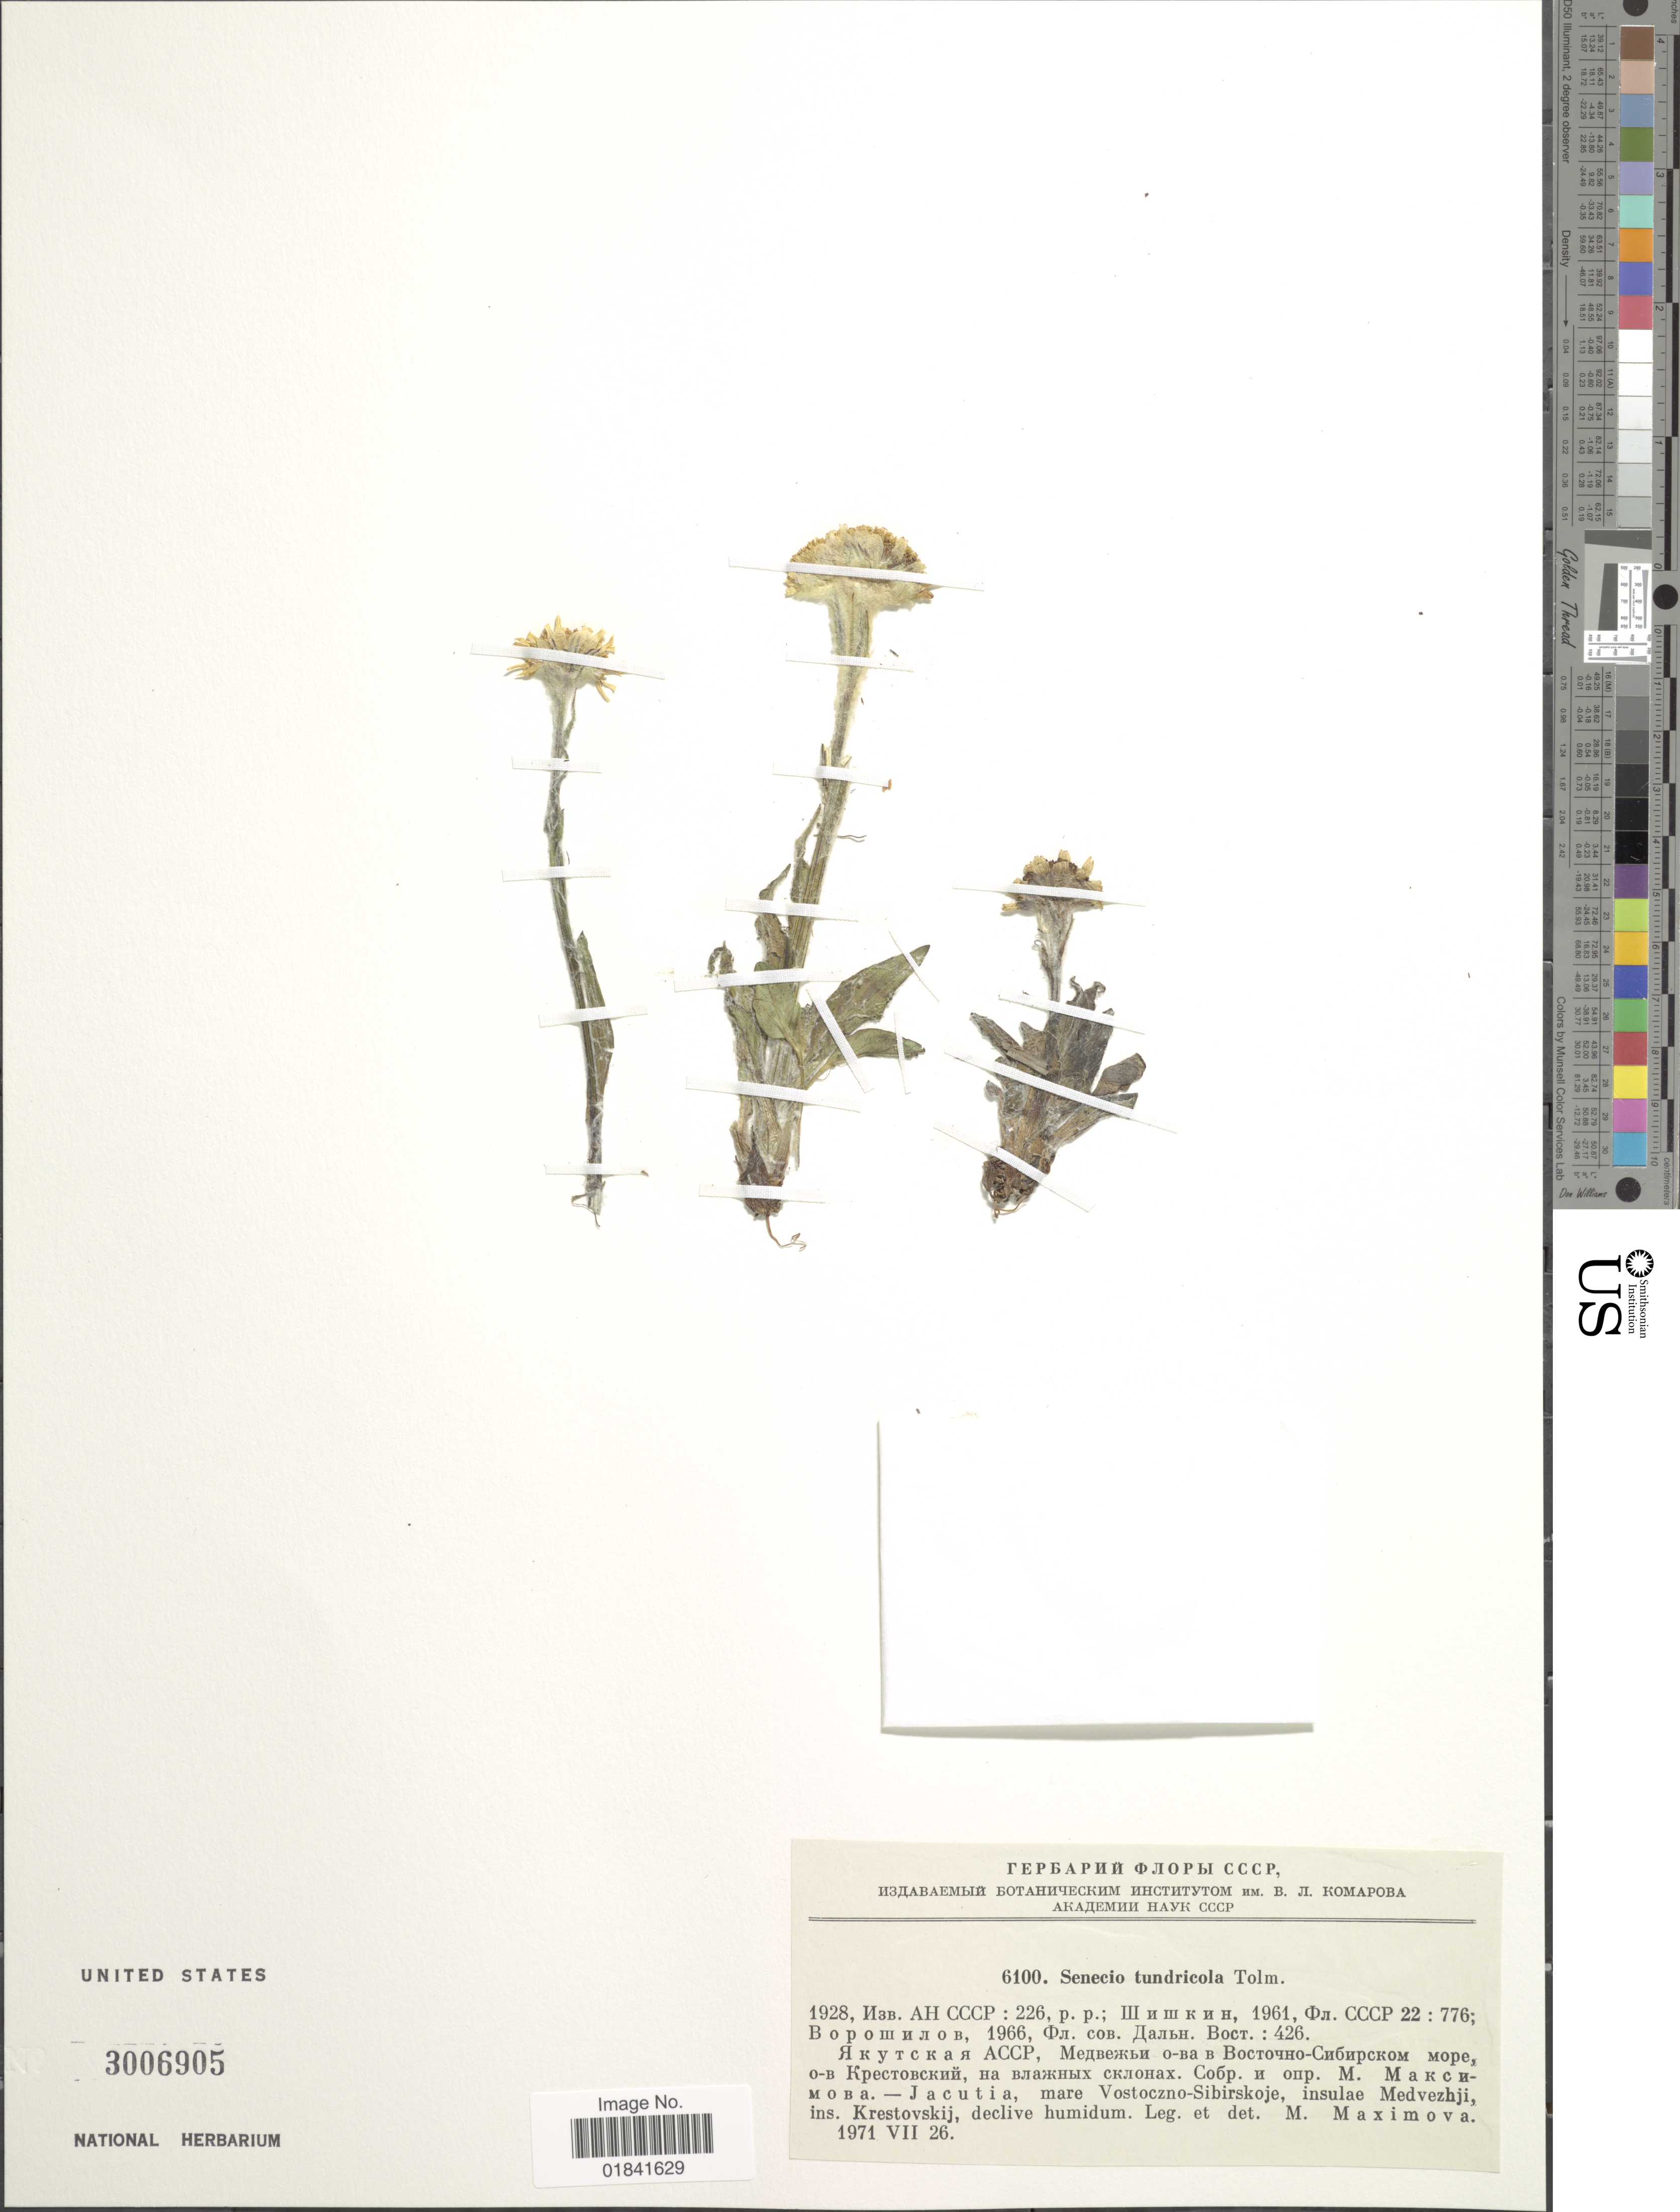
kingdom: Plantae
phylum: Tracheophyta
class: Magnoliopsida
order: Asterales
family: Asteraceae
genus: Senecio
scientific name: Senecio tundricola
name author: Tolm.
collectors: M. Maximova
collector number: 6100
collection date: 1971-07-26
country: Russian Federation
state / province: Khabarovsk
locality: X - Jacutia, mare Vostoczno-Sibirskoje, insulae Medvezhji, ins Krestovskij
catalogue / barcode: US 3006905